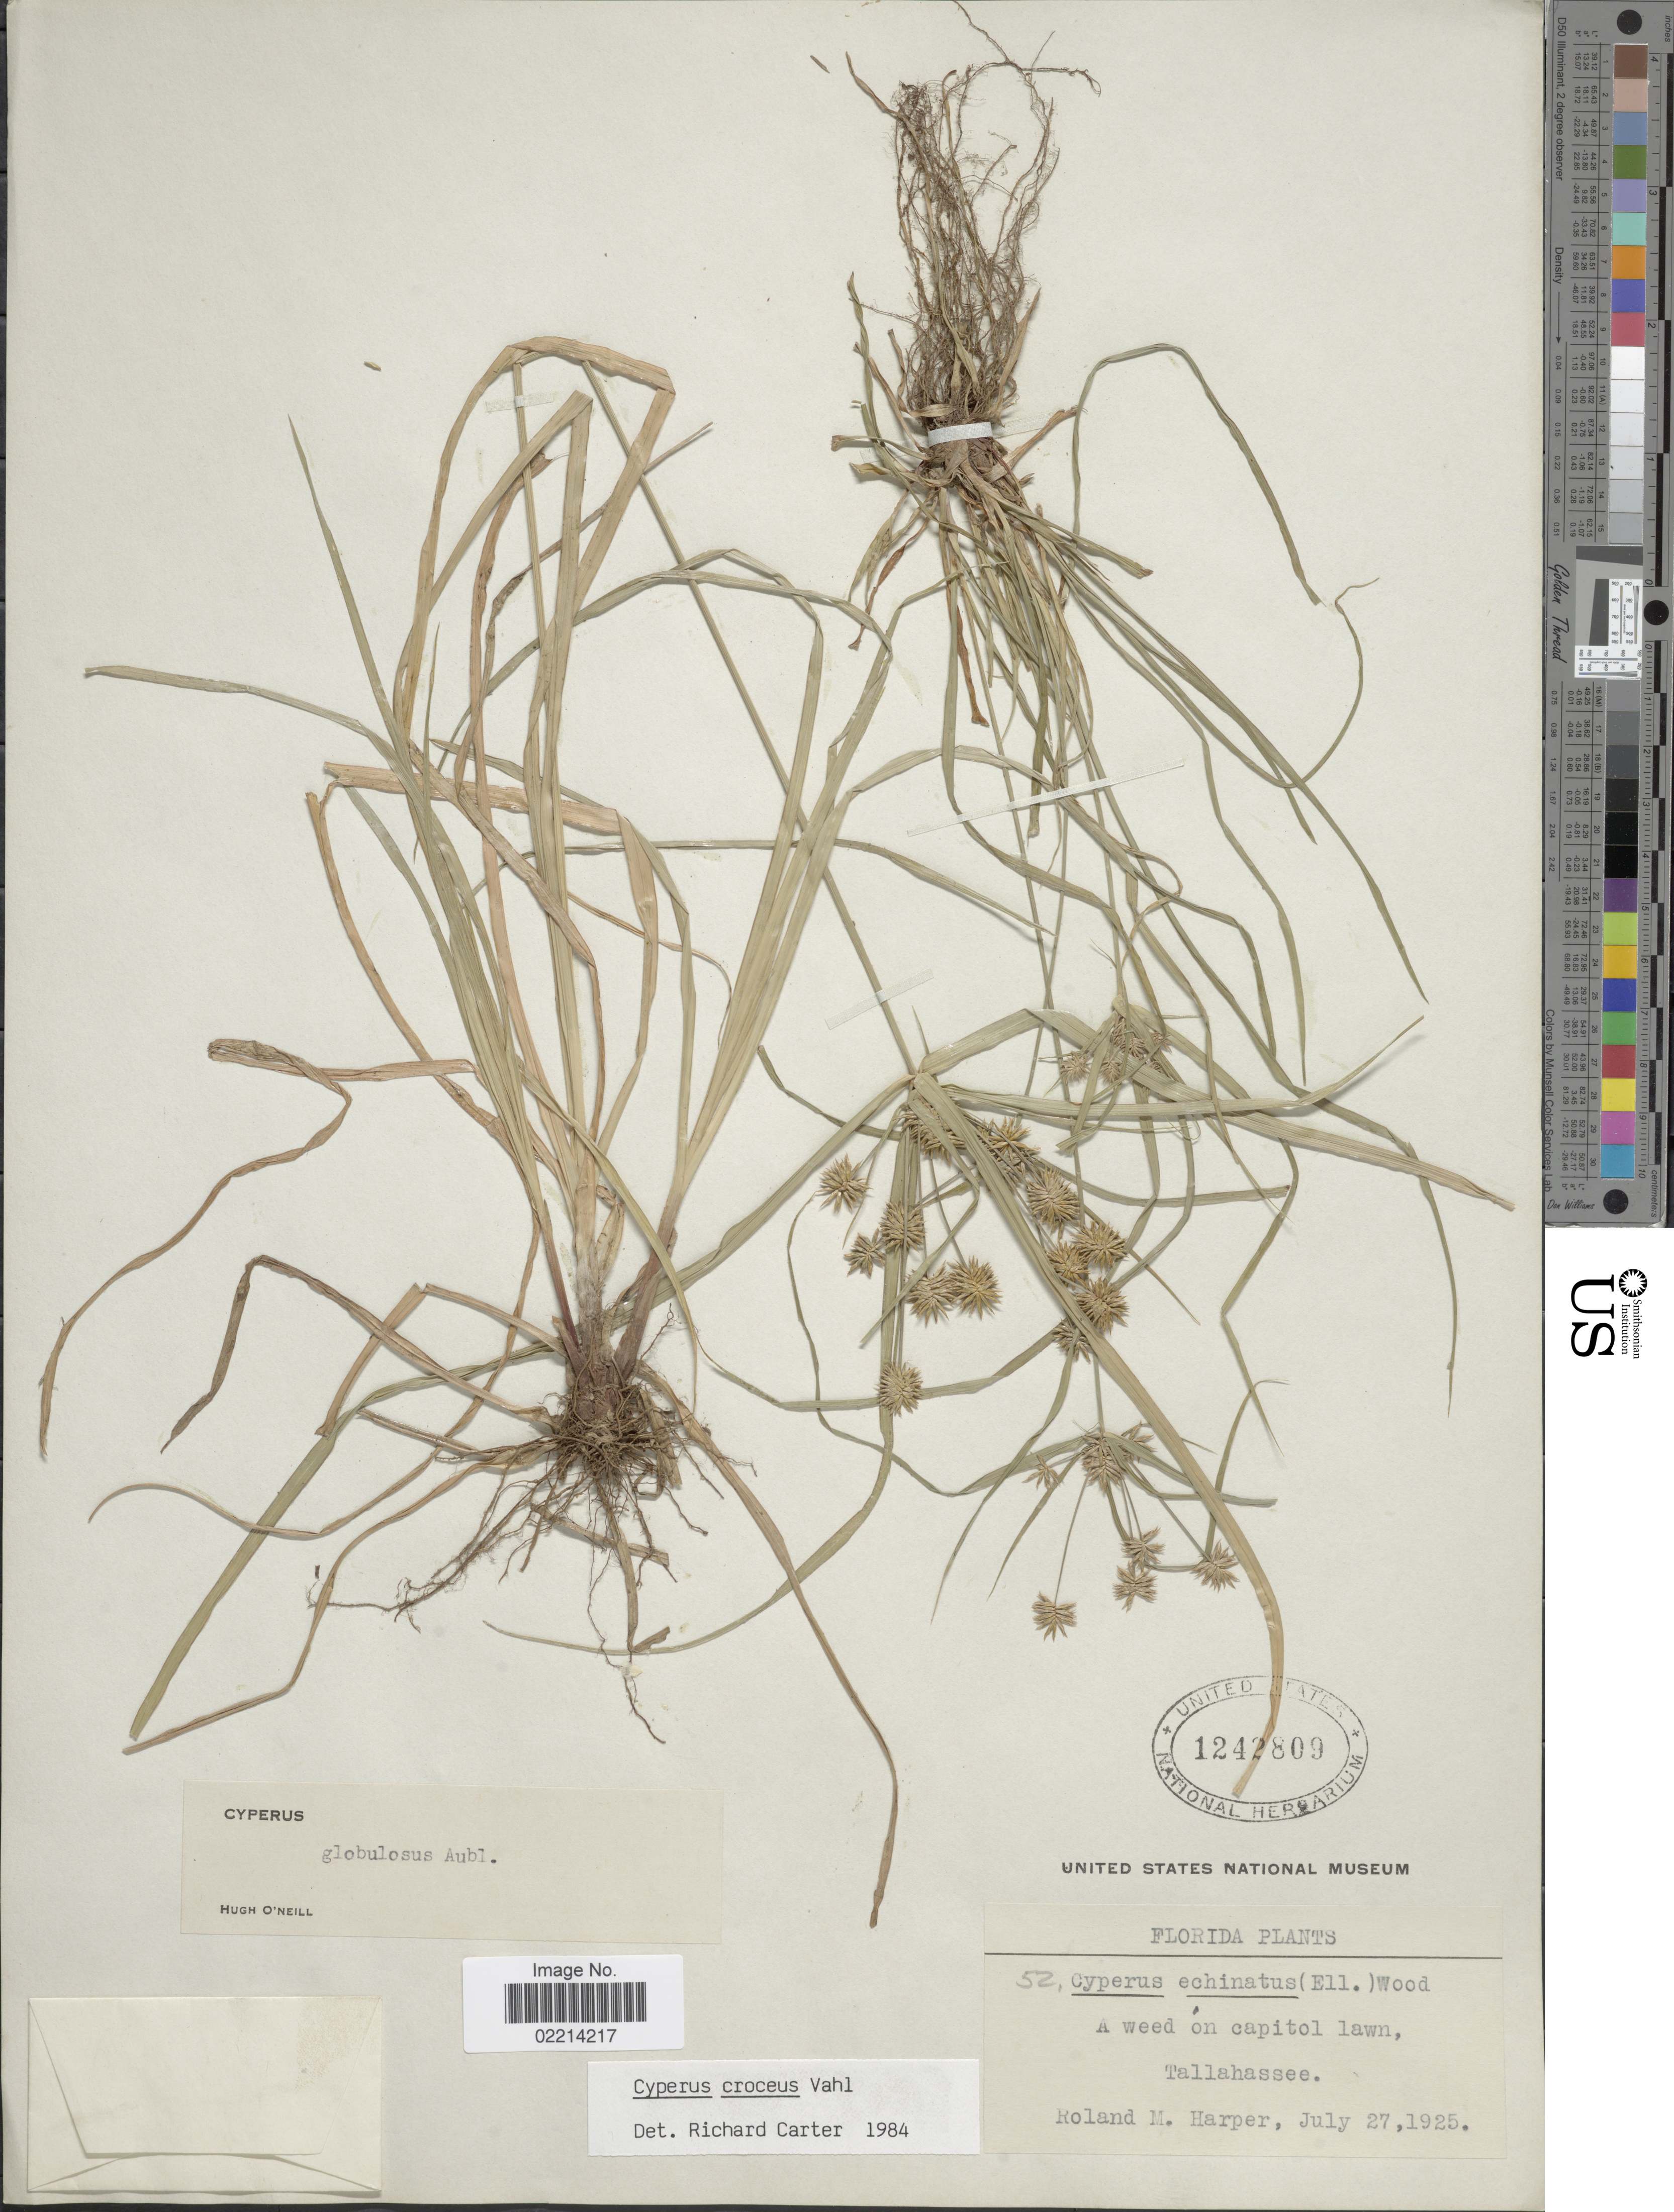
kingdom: Plantae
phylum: Tracheophyta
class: Liliopsida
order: Poales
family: Cyperaceae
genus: Cyperus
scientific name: Cyperus croceus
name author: Vahl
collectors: R. M. Harper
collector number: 52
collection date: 1925-07-27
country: United States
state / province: Florida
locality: A weed on capital lawn, Tallahassee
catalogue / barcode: US 1242809